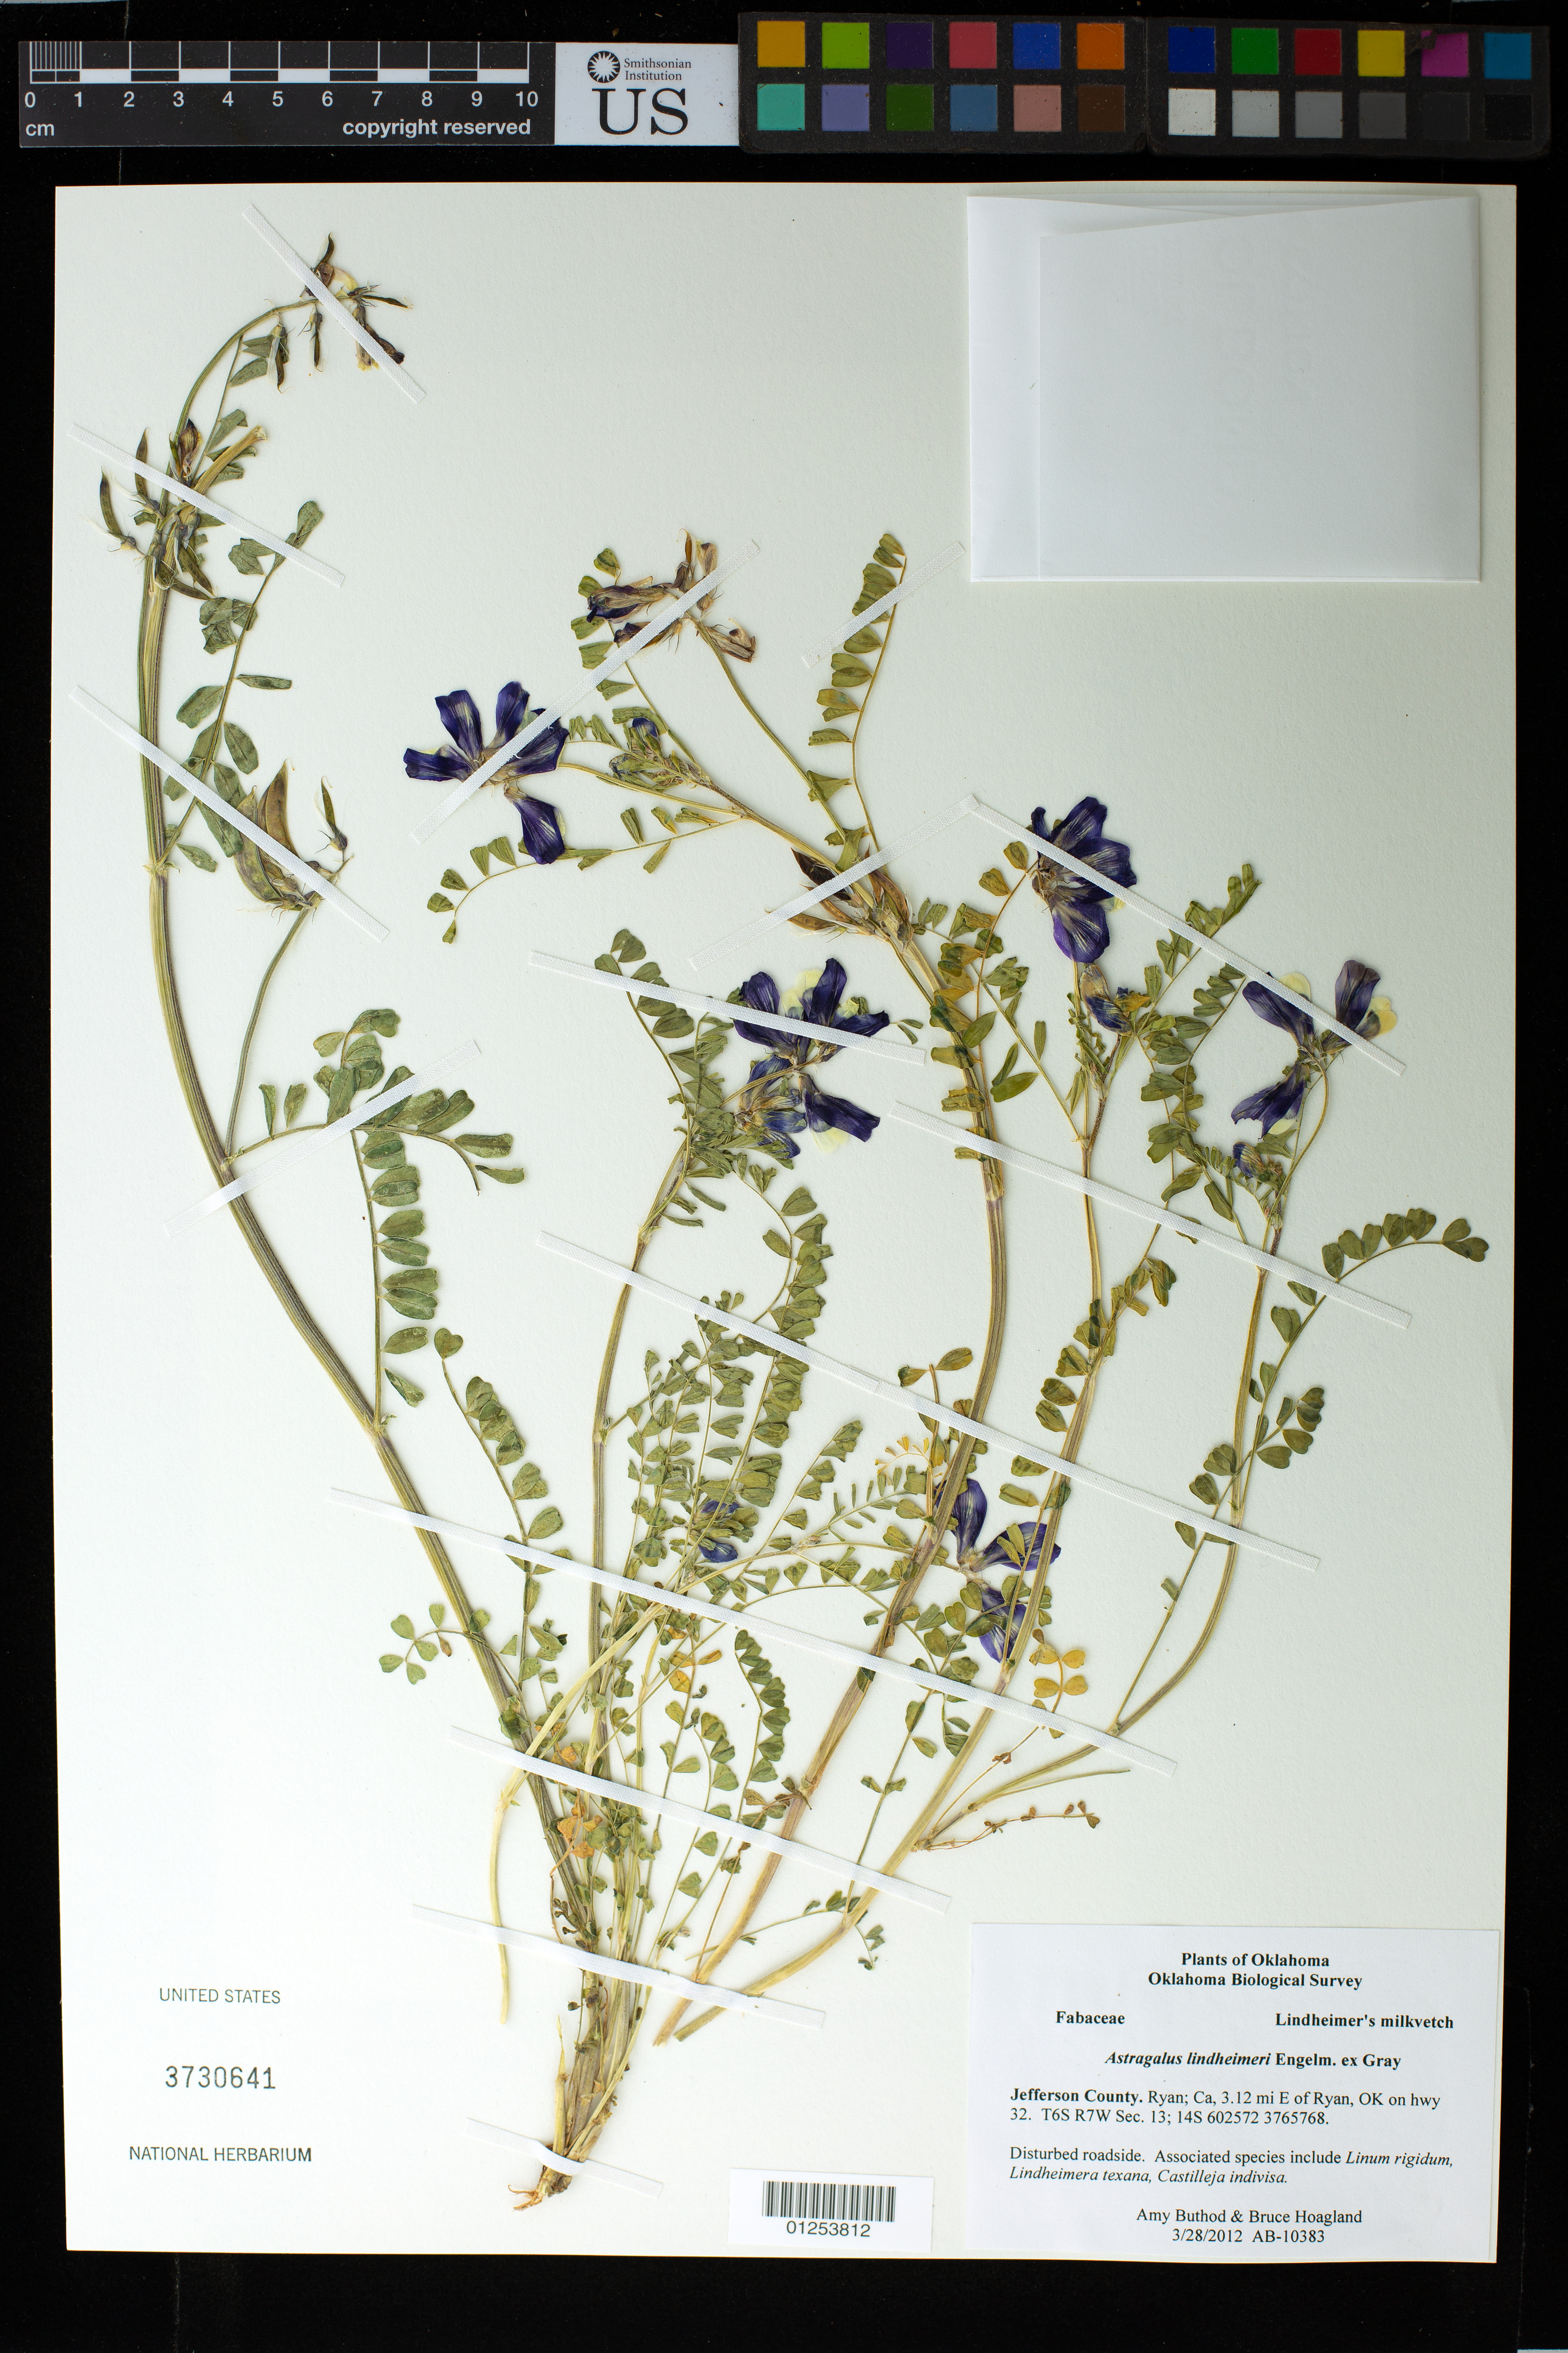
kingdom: Plantae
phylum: Tracheophyta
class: Magnoliopsida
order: Fabales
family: Fabaceae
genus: Astragalus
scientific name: Astragalus lindheimeri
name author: Engelm. ex A. Gray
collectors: A. Buthod & B. Hoagland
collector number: AB-10383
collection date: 2012-03-28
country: United States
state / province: Oklahoma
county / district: Jefferson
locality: Ryan; Ca, 3.12 mi E of Ryan, OK on hwy 32. T6S R7W Sec. 13; 14S 602572 3765768.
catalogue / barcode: US 3730641